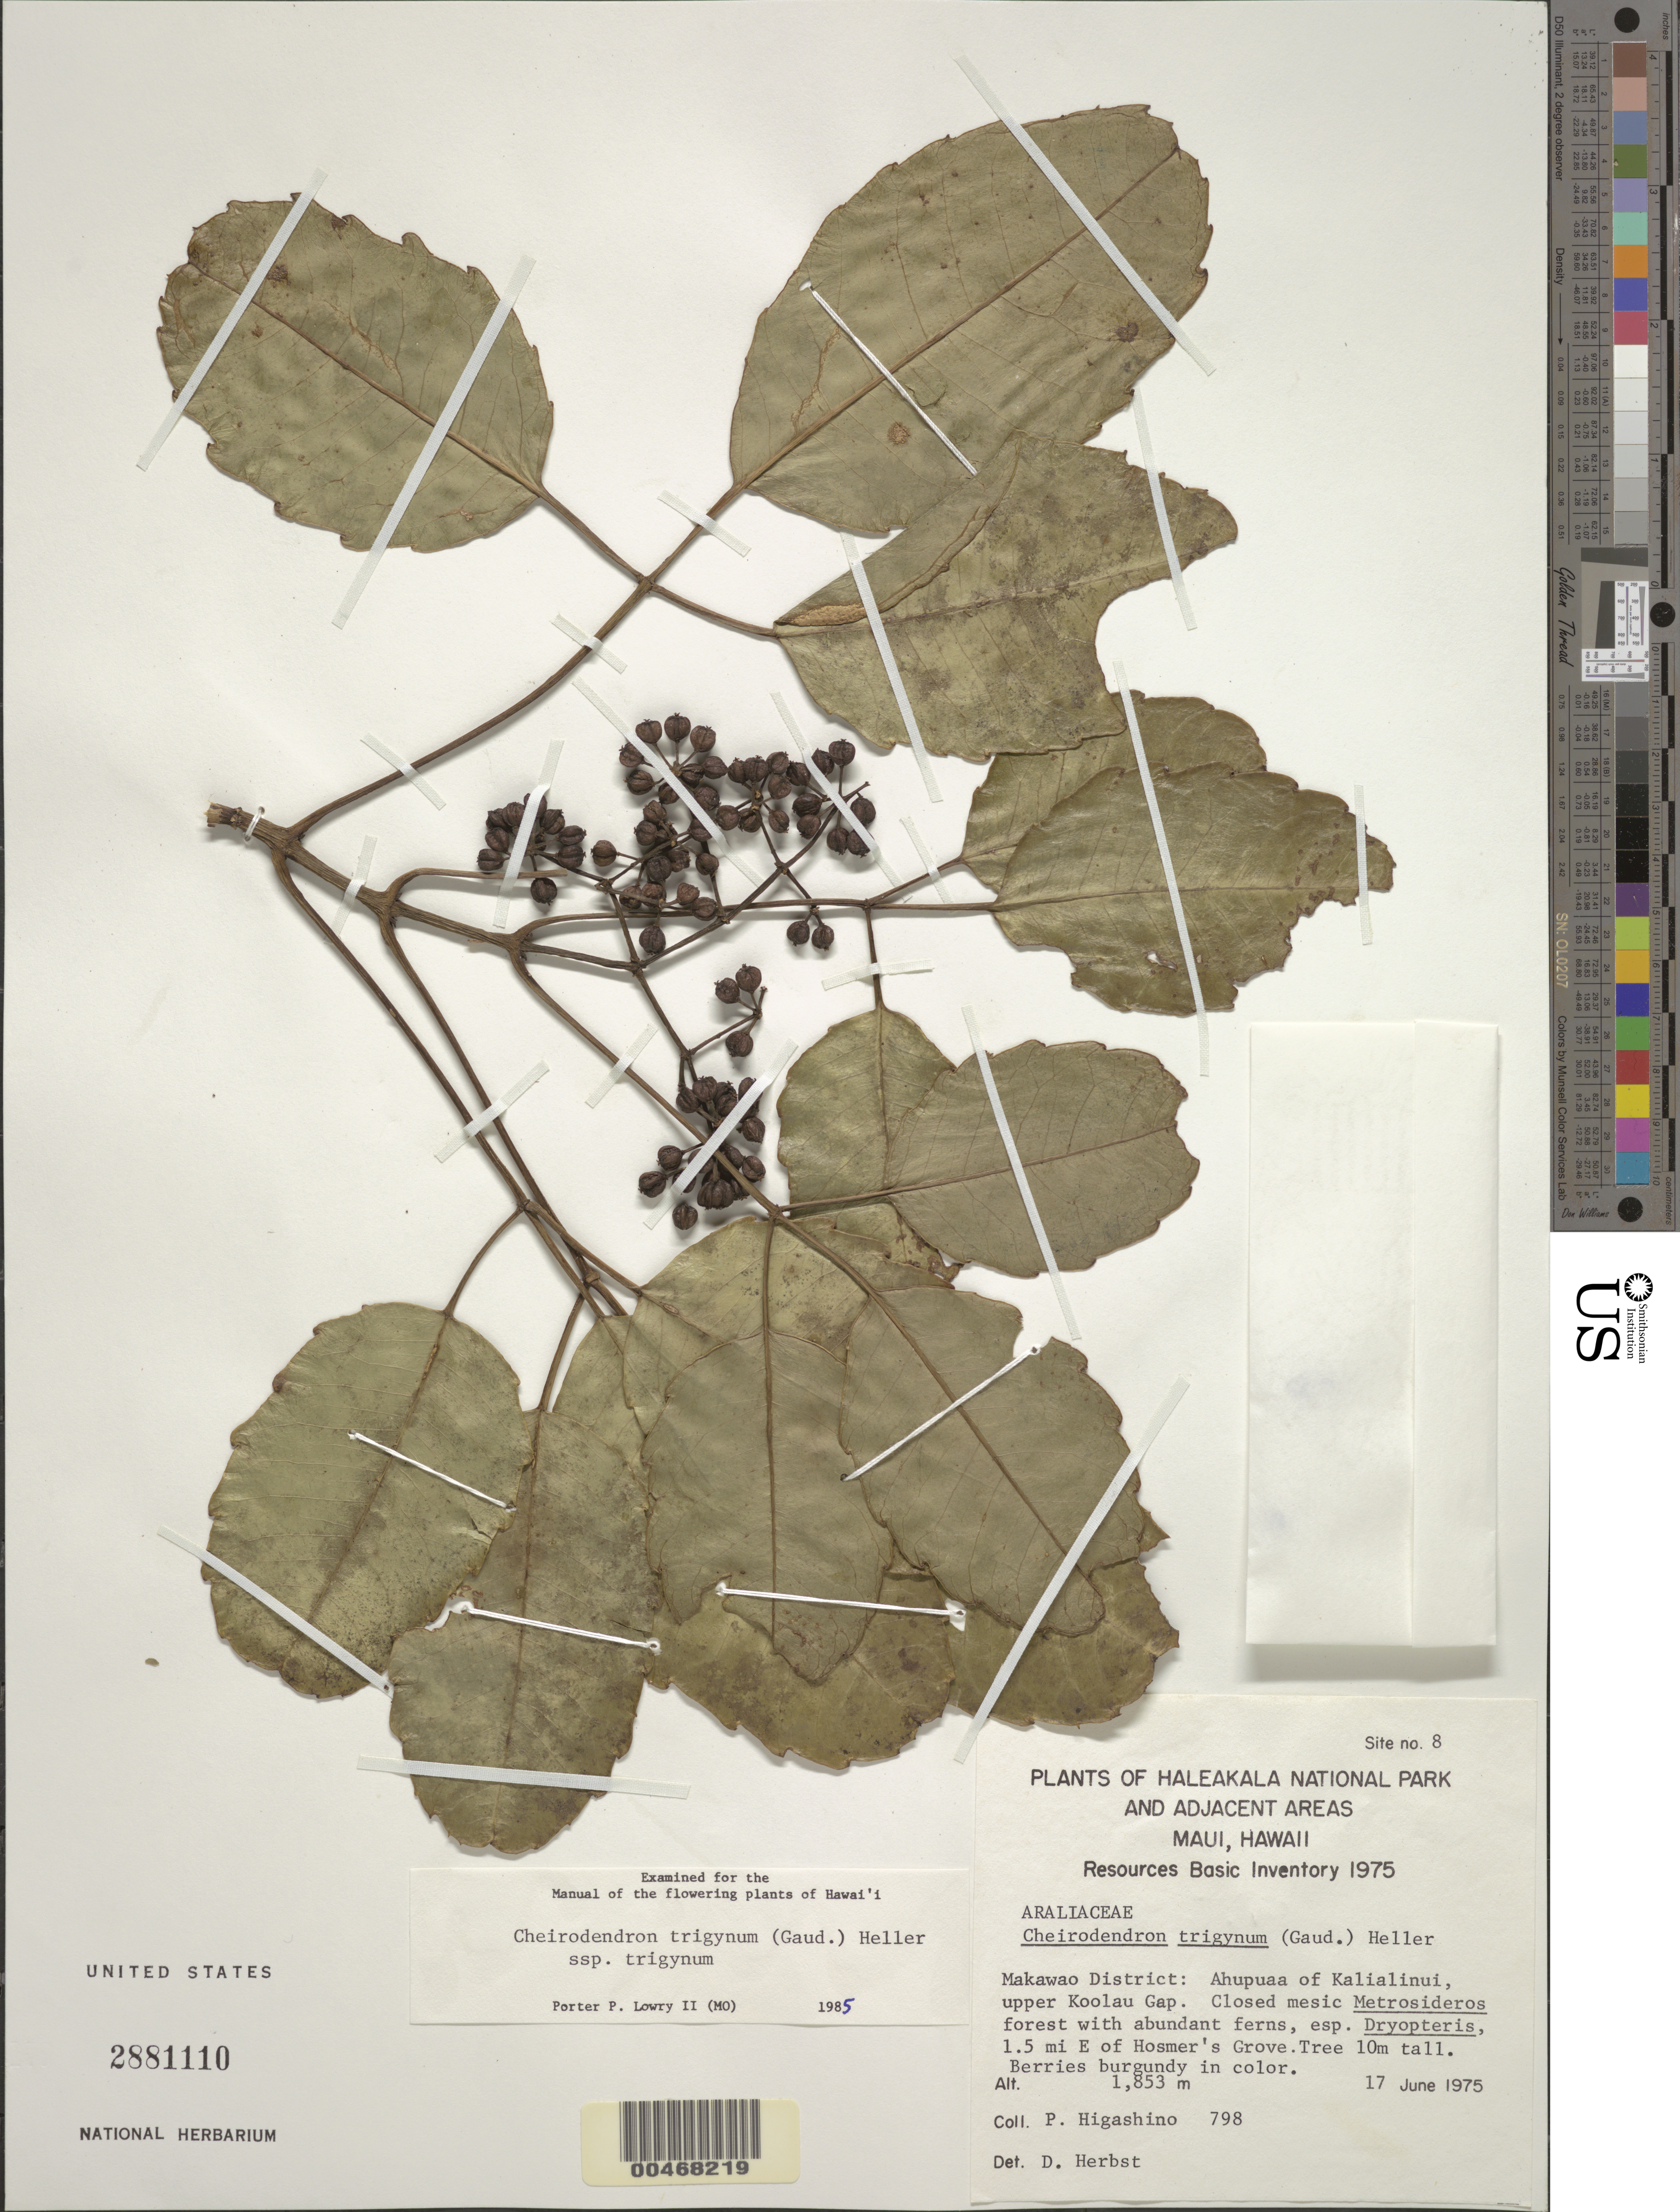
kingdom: Plantae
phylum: Tracheophyta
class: Magnoliopsida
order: Apiales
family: Araliaceae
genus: Cheirodendron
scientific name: Cheirodendron trigynum subsp. trigynum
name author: (Gaudich.) A. Heller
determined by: Lowry, P. P., (MO), Missouri Botanical Garden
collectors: P. Higashino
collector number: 798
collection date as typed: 17 Jun 1975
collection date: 1975-06-17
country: United States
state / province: Hawaii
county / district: Maui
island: Maui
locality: Makawao District, Ahupuaa of Kalialinui, upper Koolau Gap, 1.5 mi E of Hosmer's Grove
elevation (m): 1853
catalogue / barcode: US 2881110